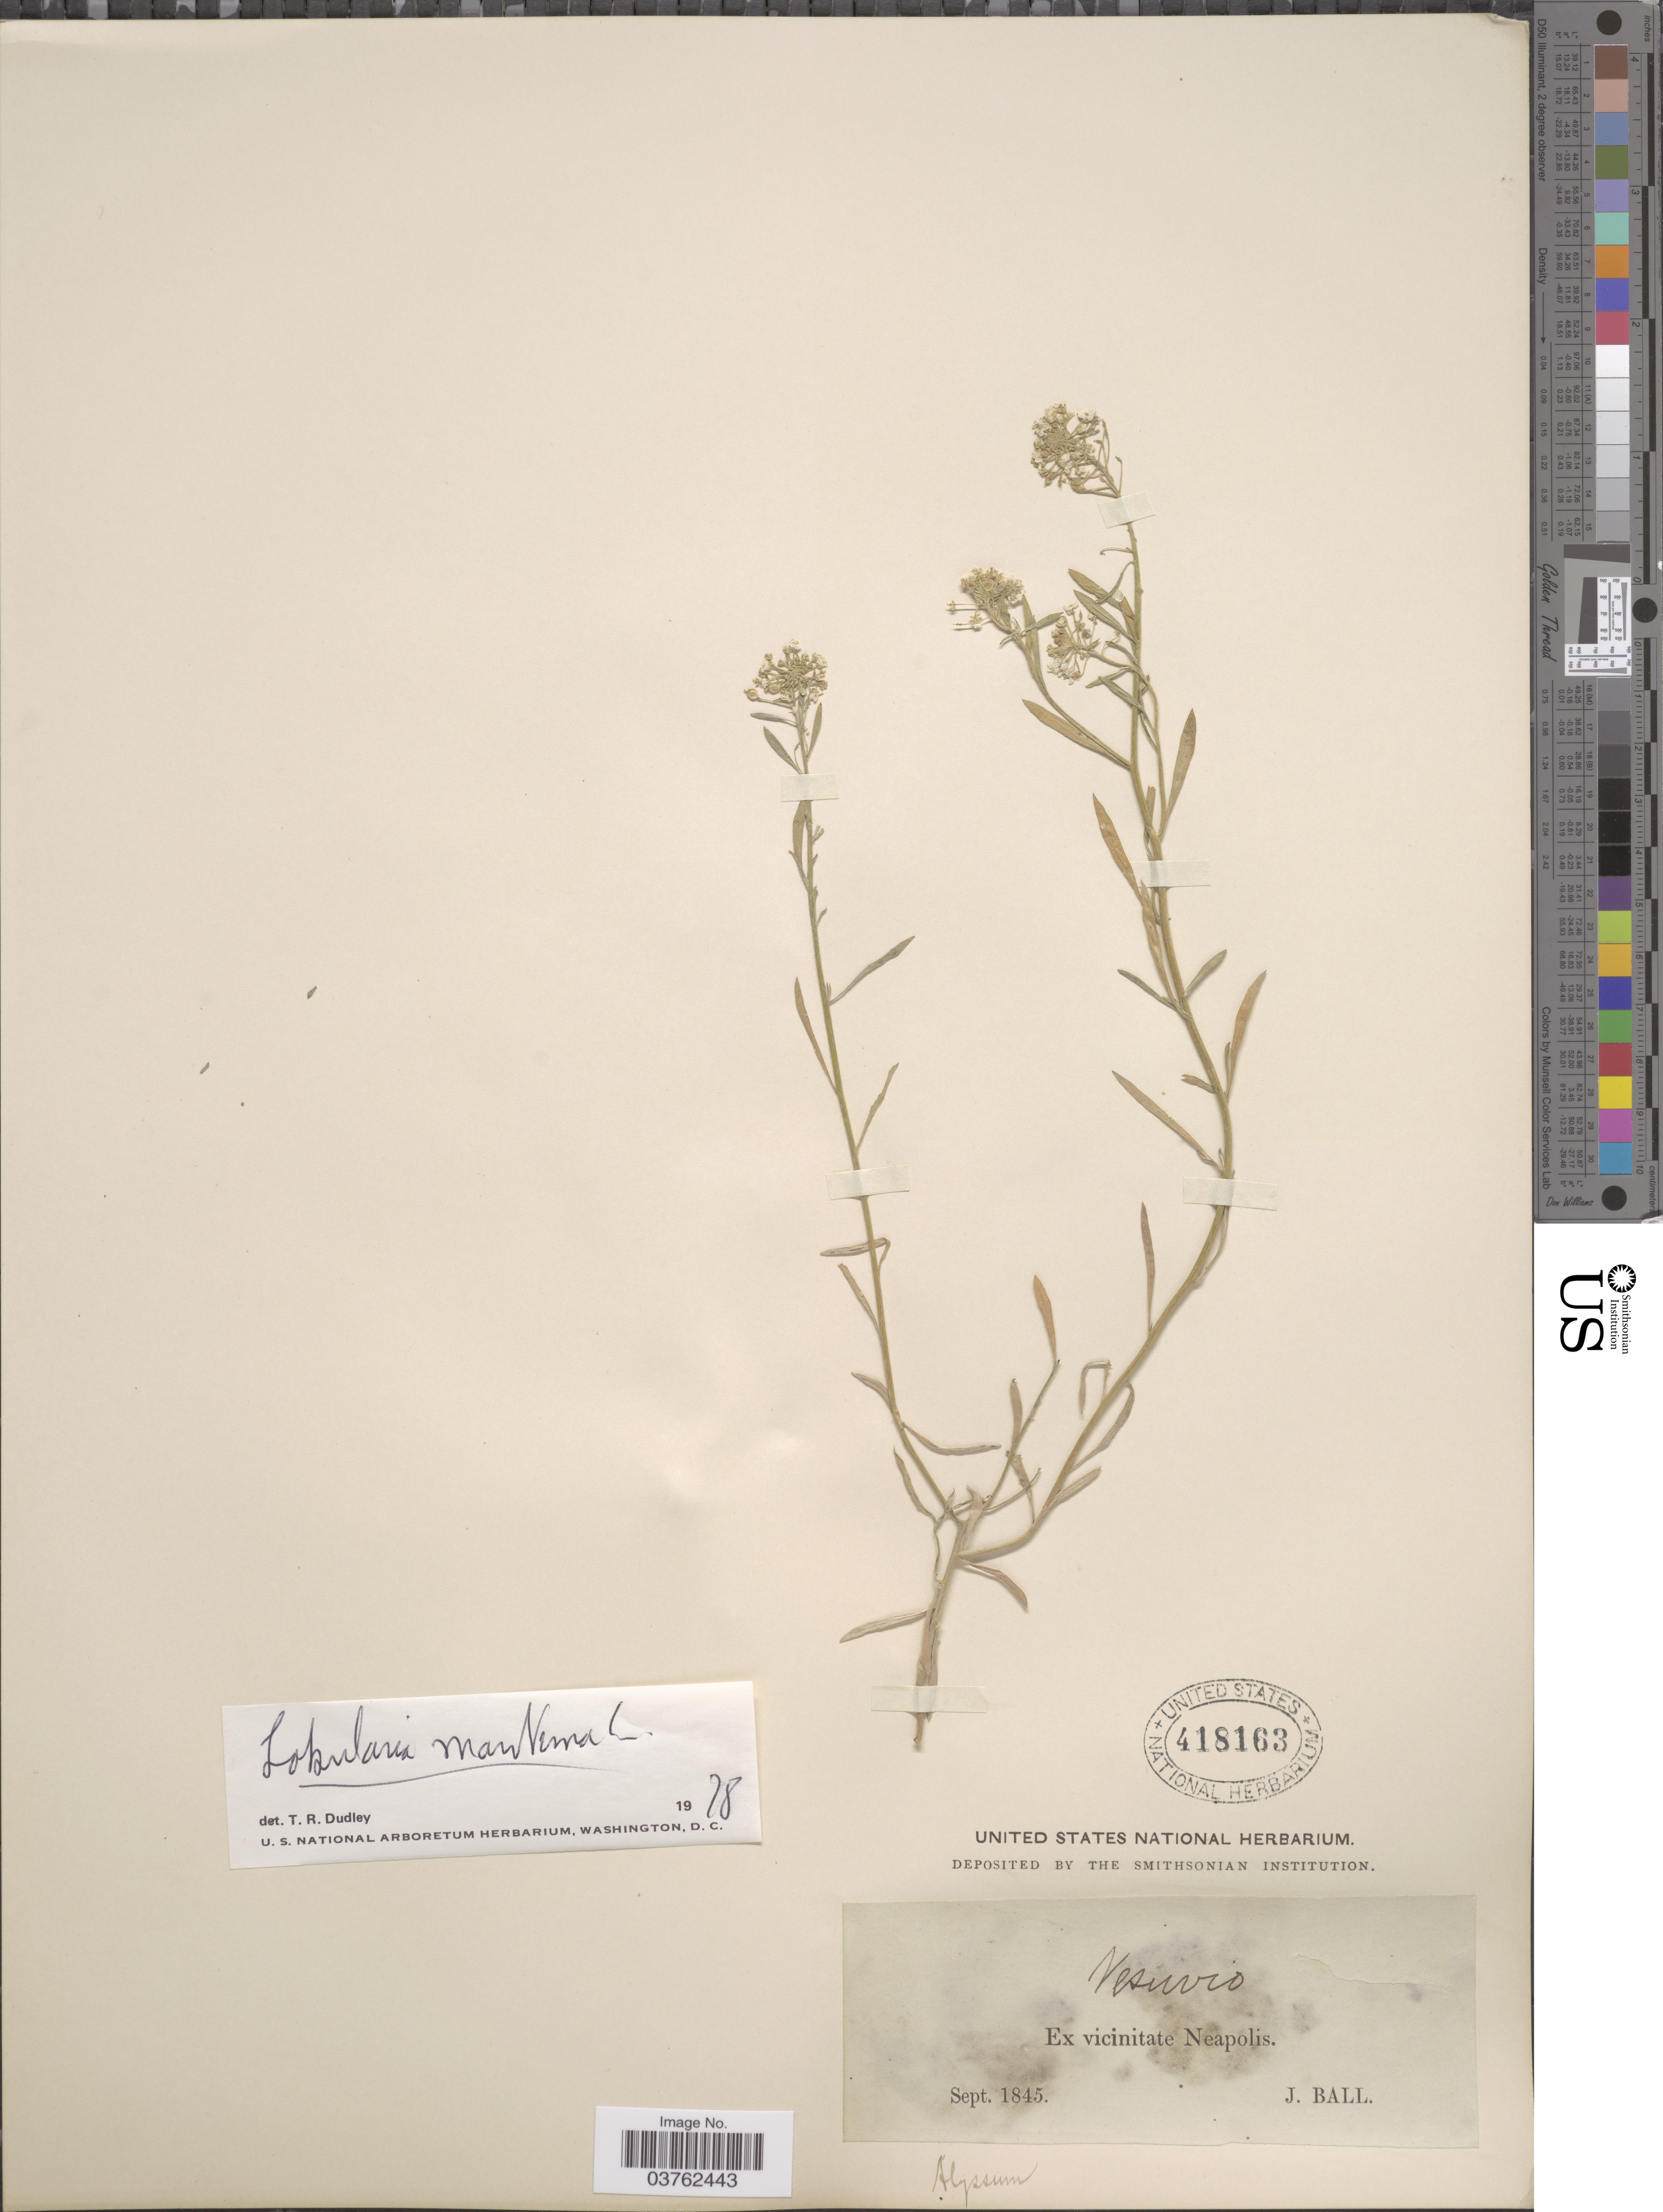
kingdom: Plantae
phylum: Tracheophyta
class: Magnoliopsida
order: Brassicales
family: Brassicaceae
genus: Lobularia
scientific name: Lobularia maritima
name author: (L.) Desv.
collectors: J. Ball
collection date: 1845-09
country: Italy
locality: Ex vicinitate Neapolis.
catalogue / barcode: US 418163